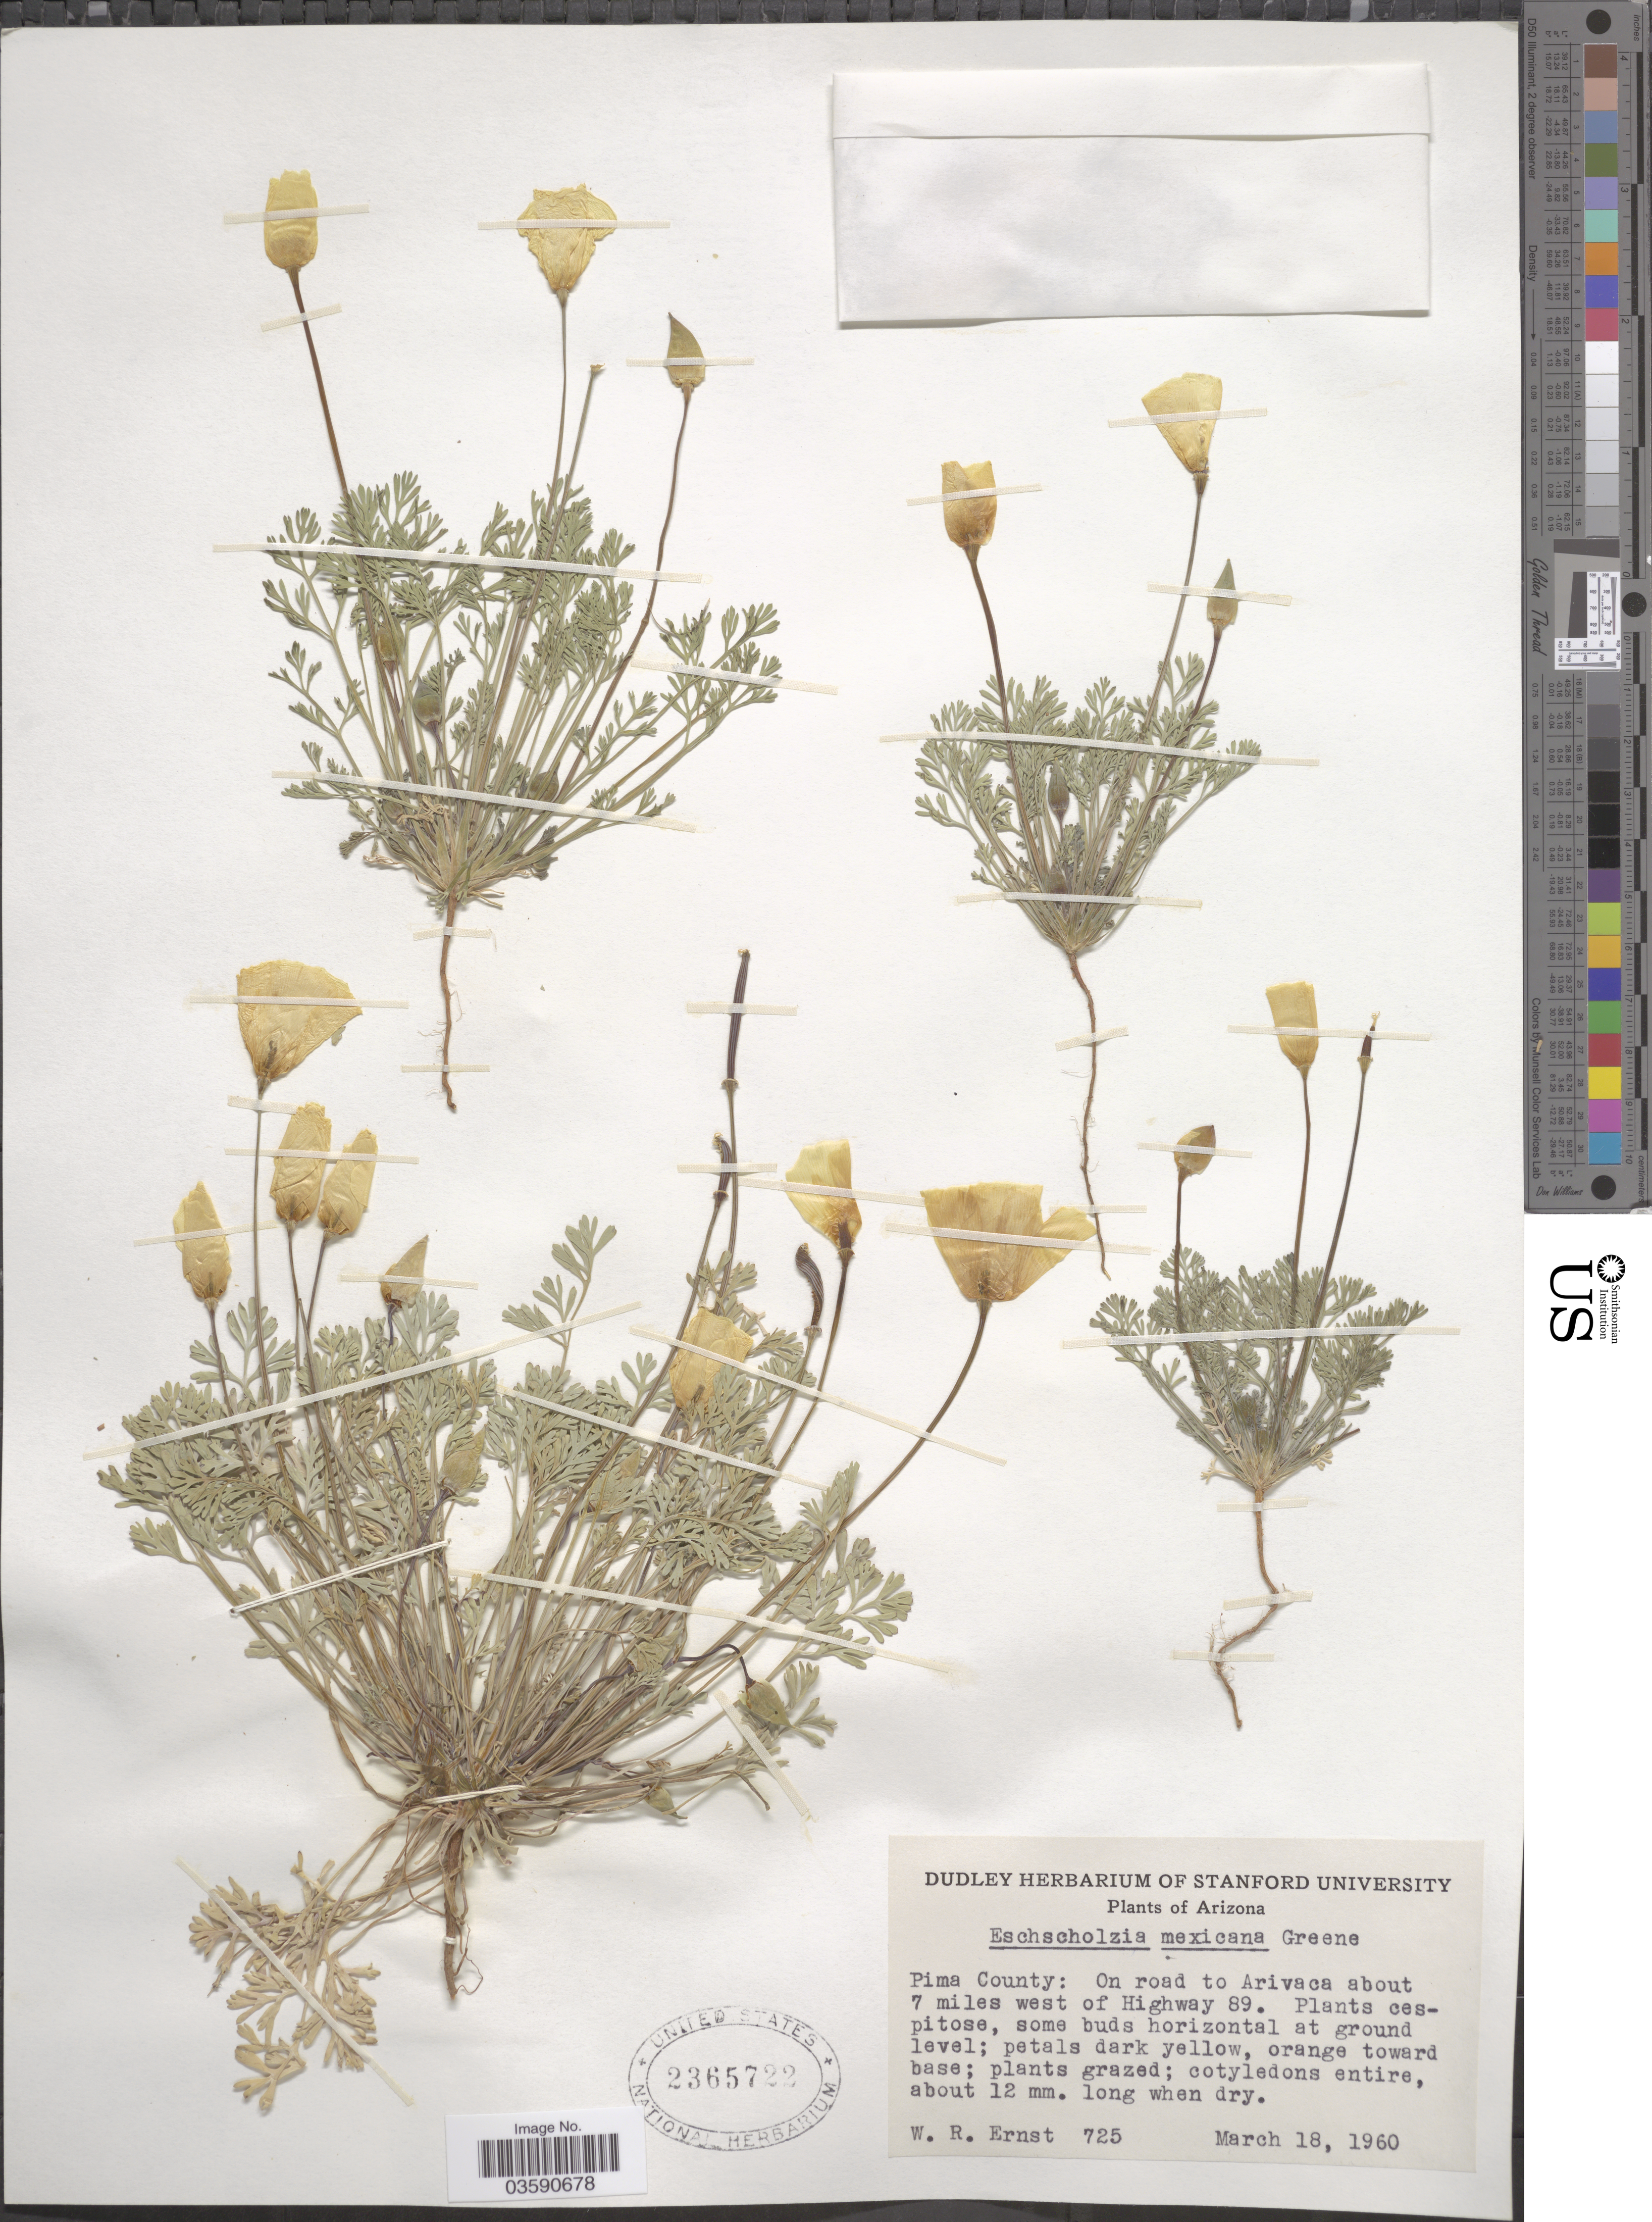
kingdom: Plantae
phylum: Tracheophyta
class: Magnoliopsida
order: Ranunculales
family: Papaveraceae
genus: Eschscholzia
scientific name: Eschscholzia mexicana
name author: Greene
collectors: W. R. Ernst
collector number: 725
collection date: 1960-03-18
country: United States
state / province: Arizona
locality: Pima County: On road to Arivaca about 7 miles west of Highway 89.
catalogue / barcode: US 2365722